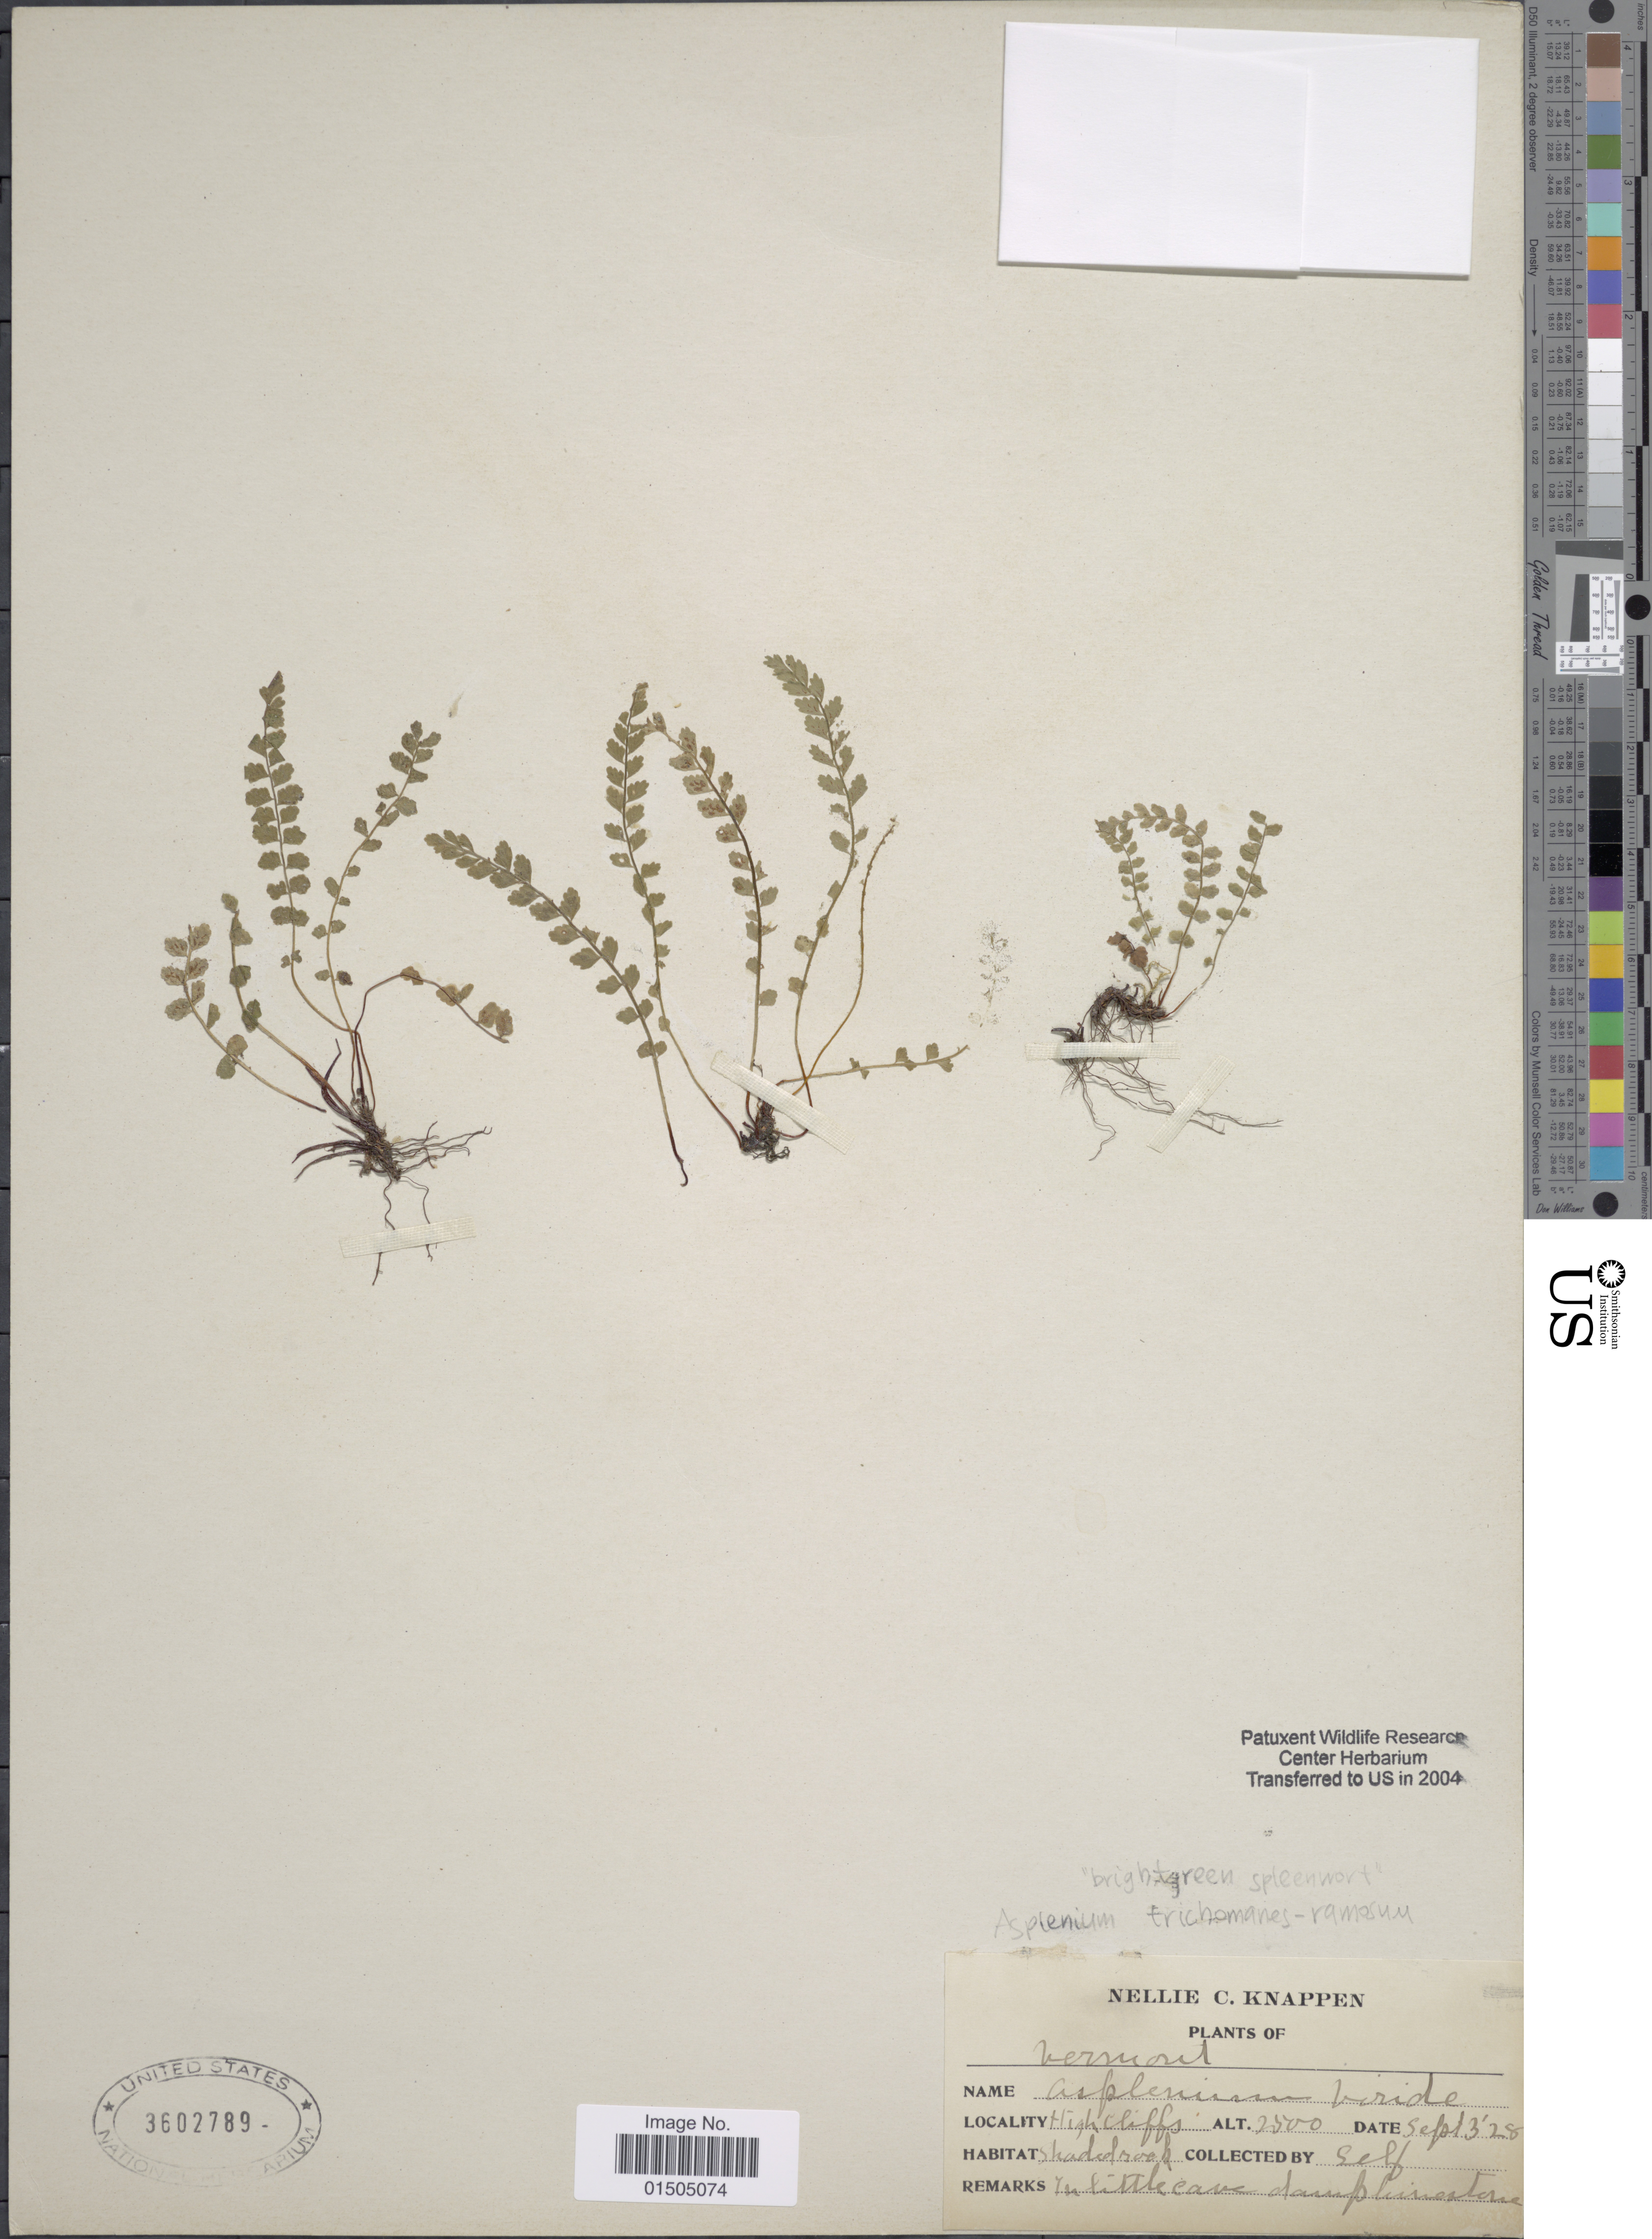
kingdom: Plantae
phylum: Tracheophyta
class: Polypodiopsida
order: Polypodiales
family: Aspleniaceae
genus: Asplenium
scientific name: Asplenium trichomanes-ramosum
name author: L.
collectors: N. Knappen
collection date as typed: Transcribed d/m/y: 3/9/28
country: United States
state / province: Vermont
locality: High cliffs. Shaded rock.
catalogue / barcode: US 3602789